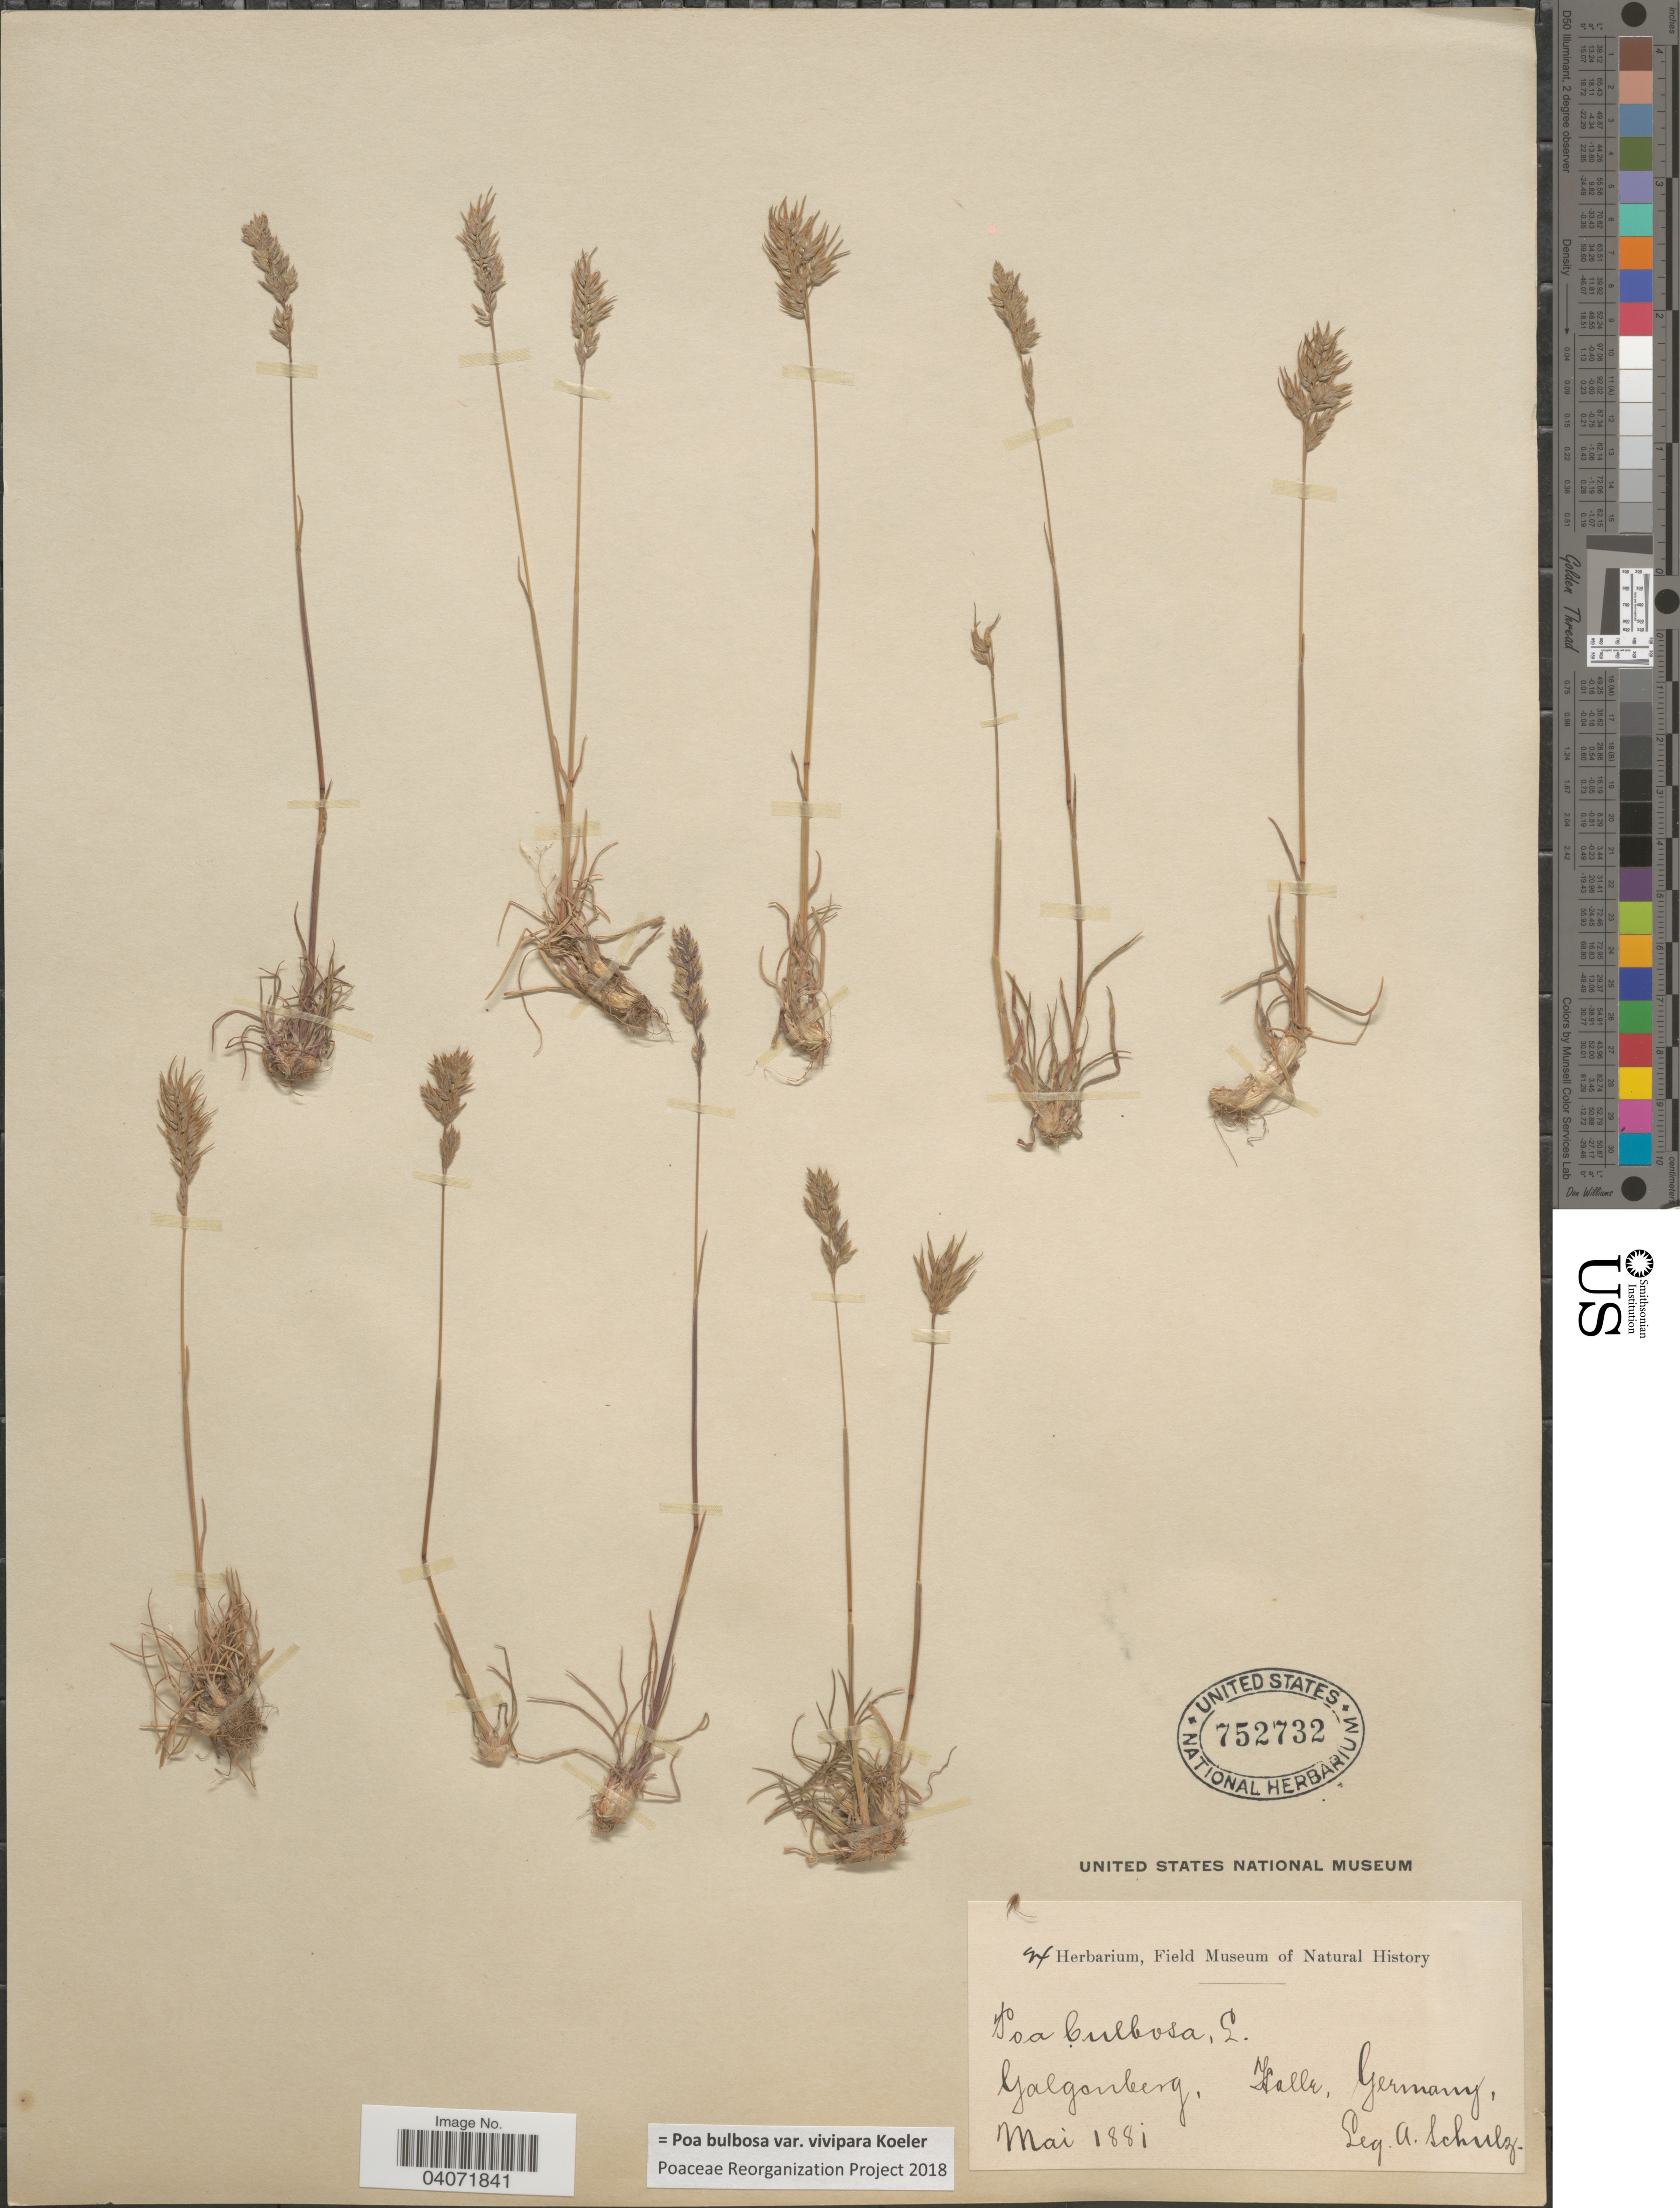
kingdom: Plantae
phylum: Tracheophyta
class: Liliopsida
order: Poales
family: Poaceae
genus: Poa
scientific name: Poa bulbosa subsp. bulbosa var. vivipara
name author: Koeler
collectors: A. Schulz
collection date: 1881-05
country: Germany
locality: Galgenberg, Halle.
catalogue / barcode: US 752732